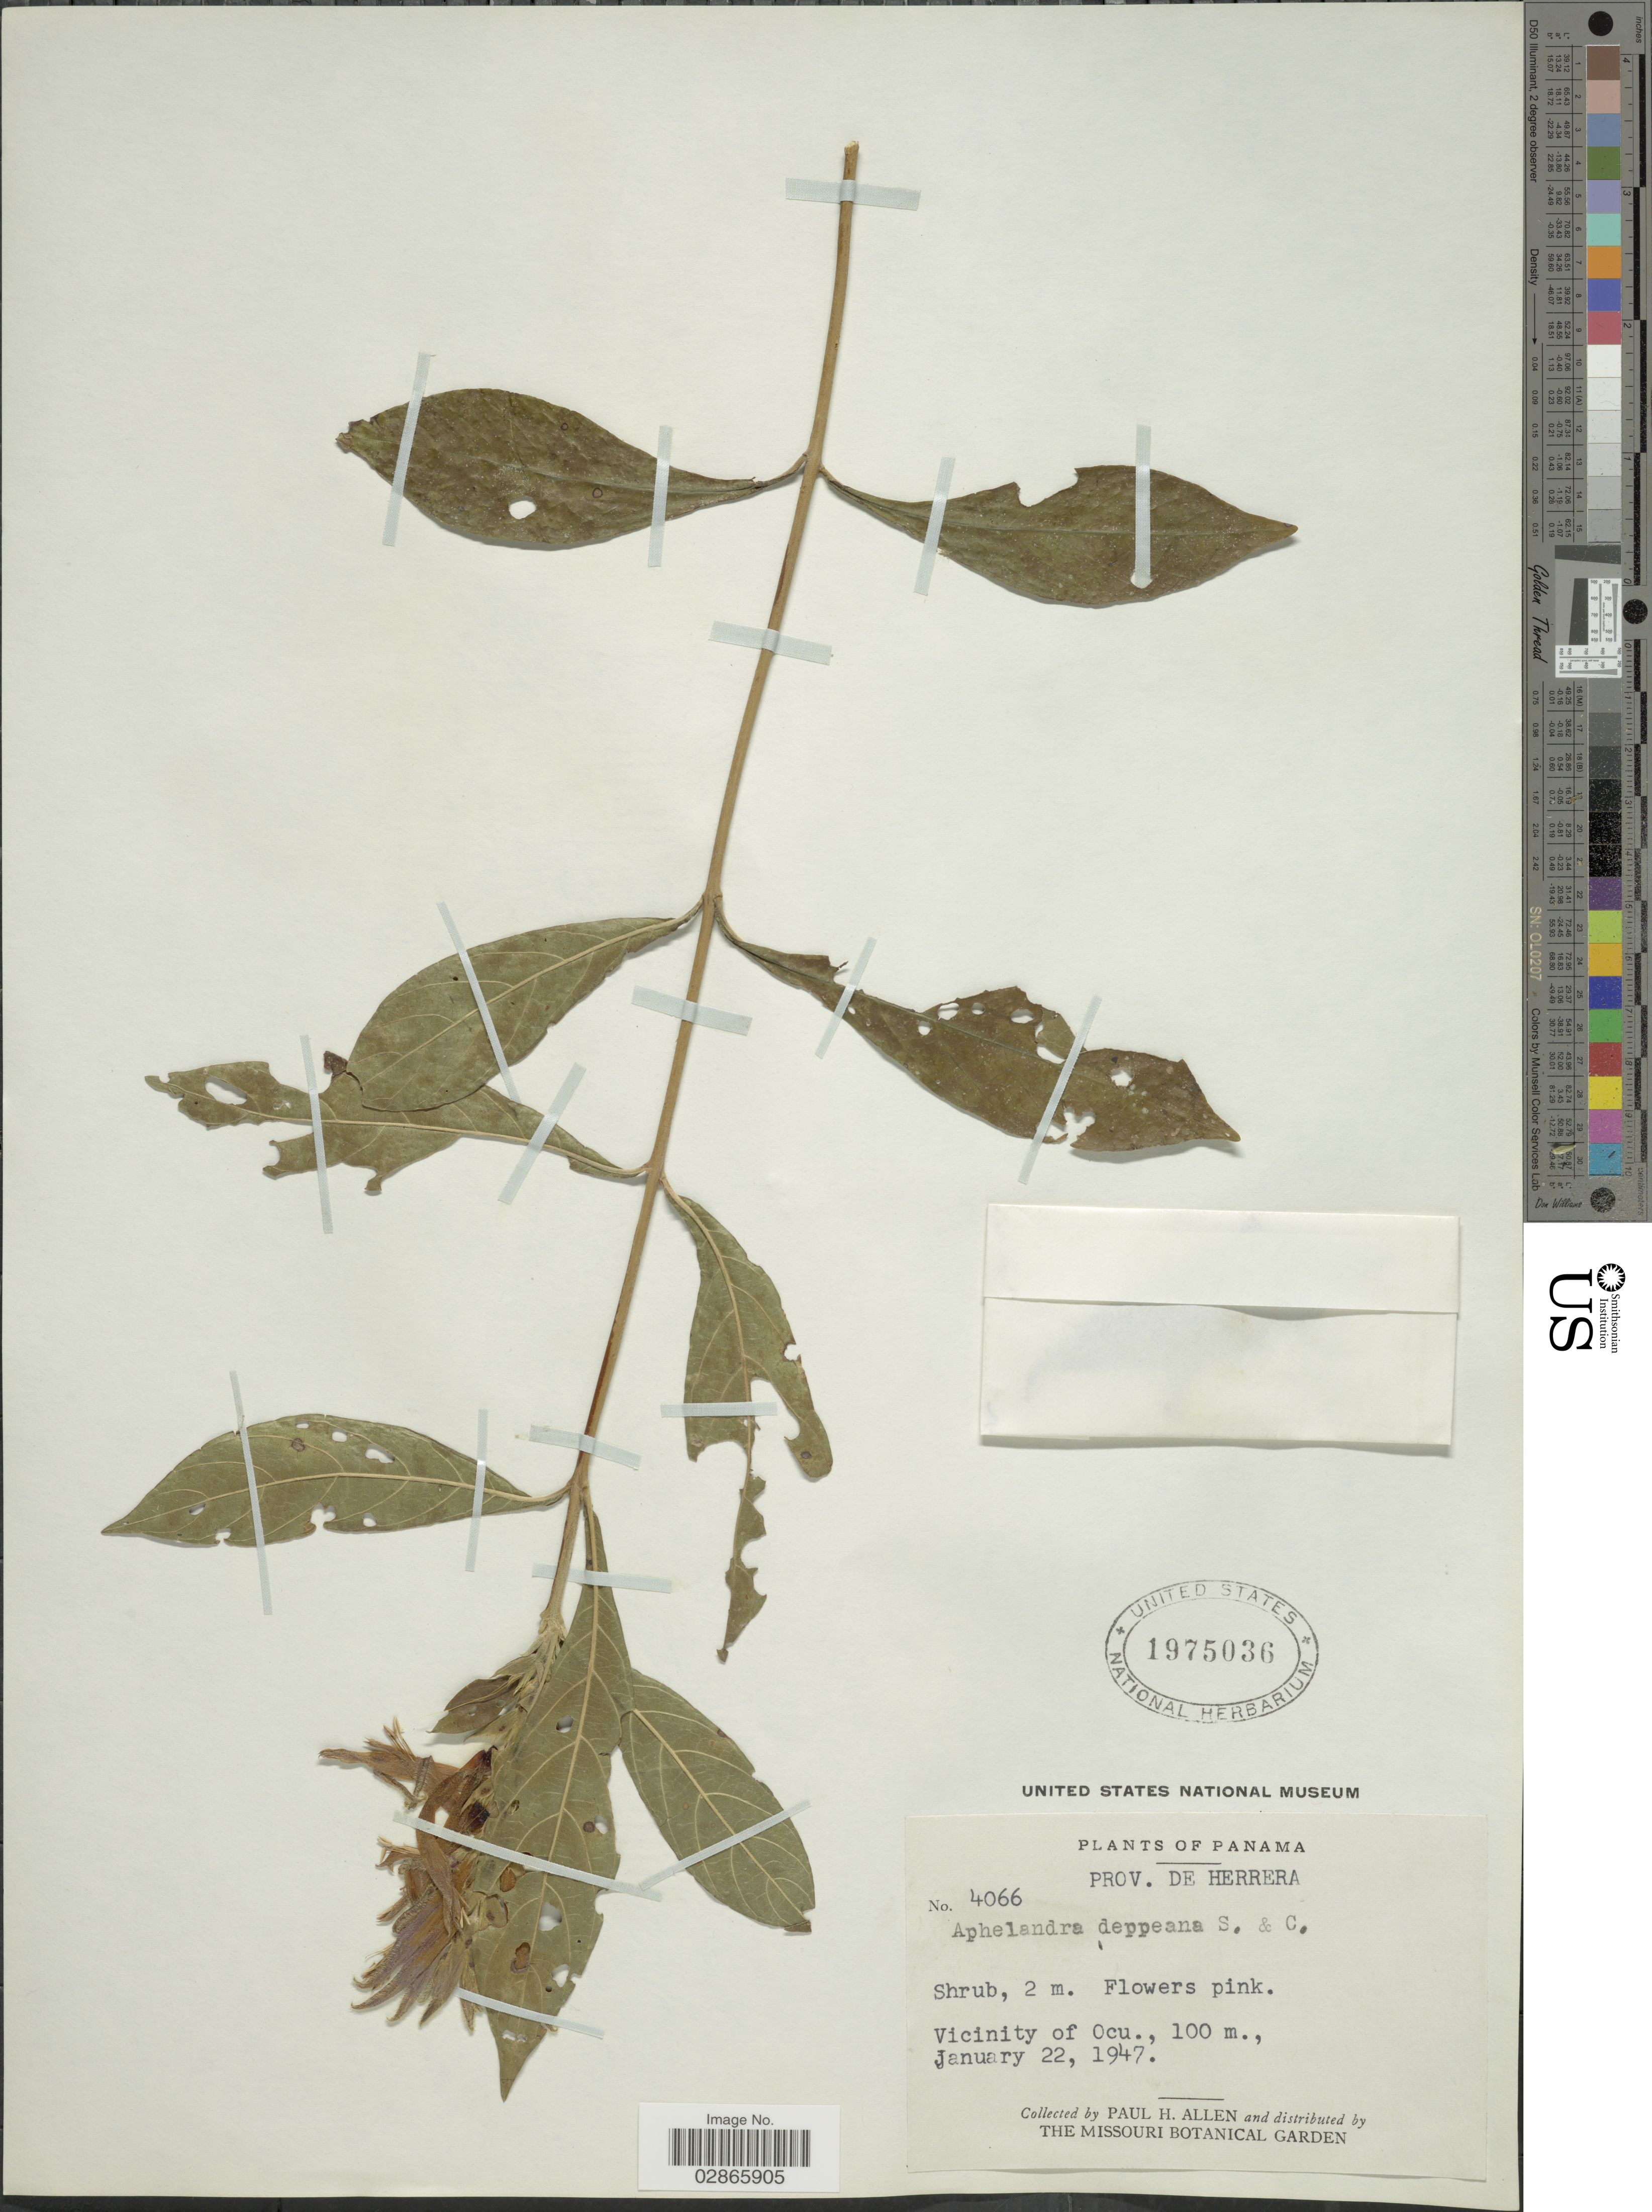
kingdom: Plantae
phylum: Tracheophyta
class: Magnoliopsida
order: Lamiales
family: Acanthaceae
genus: Aphelandra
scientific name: Aphelandra deppeana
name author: Schltdl. & Cham.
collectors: P. H. Allen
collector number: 4066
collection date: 1947-01-22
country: Panama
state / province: Herrera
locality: Vicinity of Ocu.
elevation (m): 100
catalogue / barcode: US 1975036